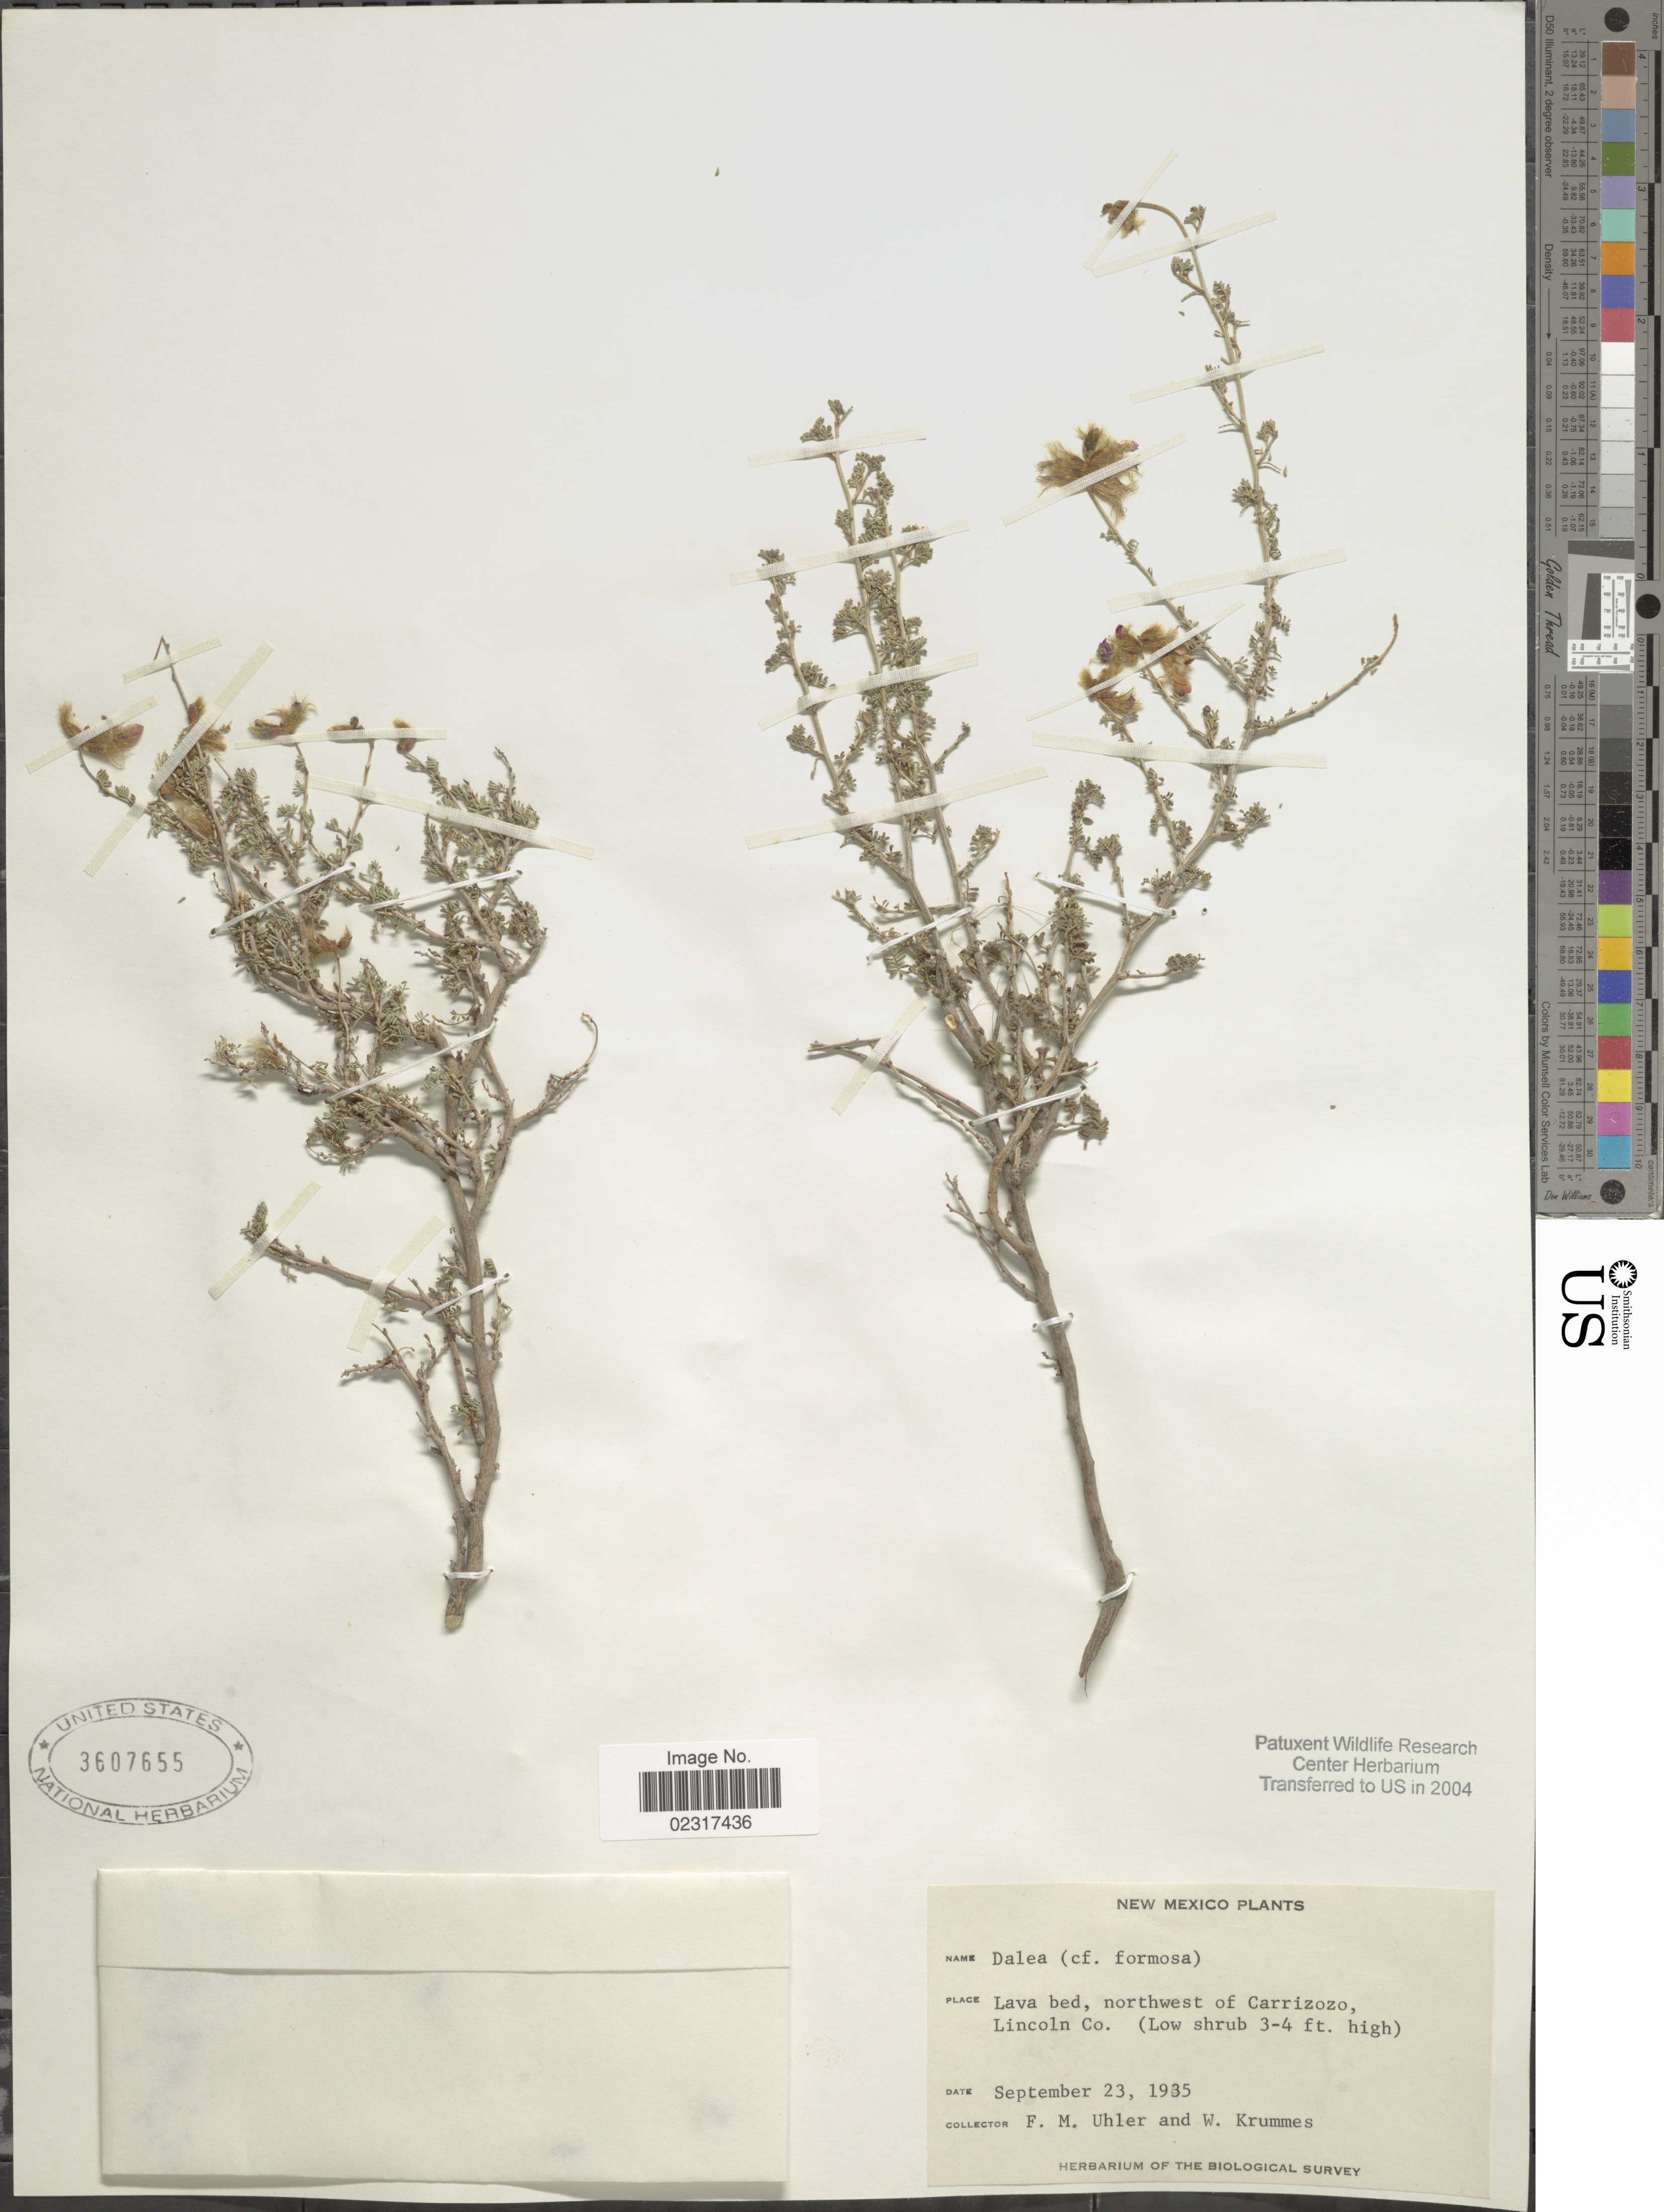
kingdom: Plantae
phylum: Tracheophyta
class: Magnoliopsida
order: Fabales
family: Fabaceae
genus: Dalea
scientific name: Dalea formosa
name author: Torr.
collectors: F. M. Uhler & W. Krummes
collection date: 1935-09-23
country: United States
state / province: New Mexico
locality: Lava bed, northwest of Carrizozo, Lincoln Co.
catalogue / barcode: US 3607655